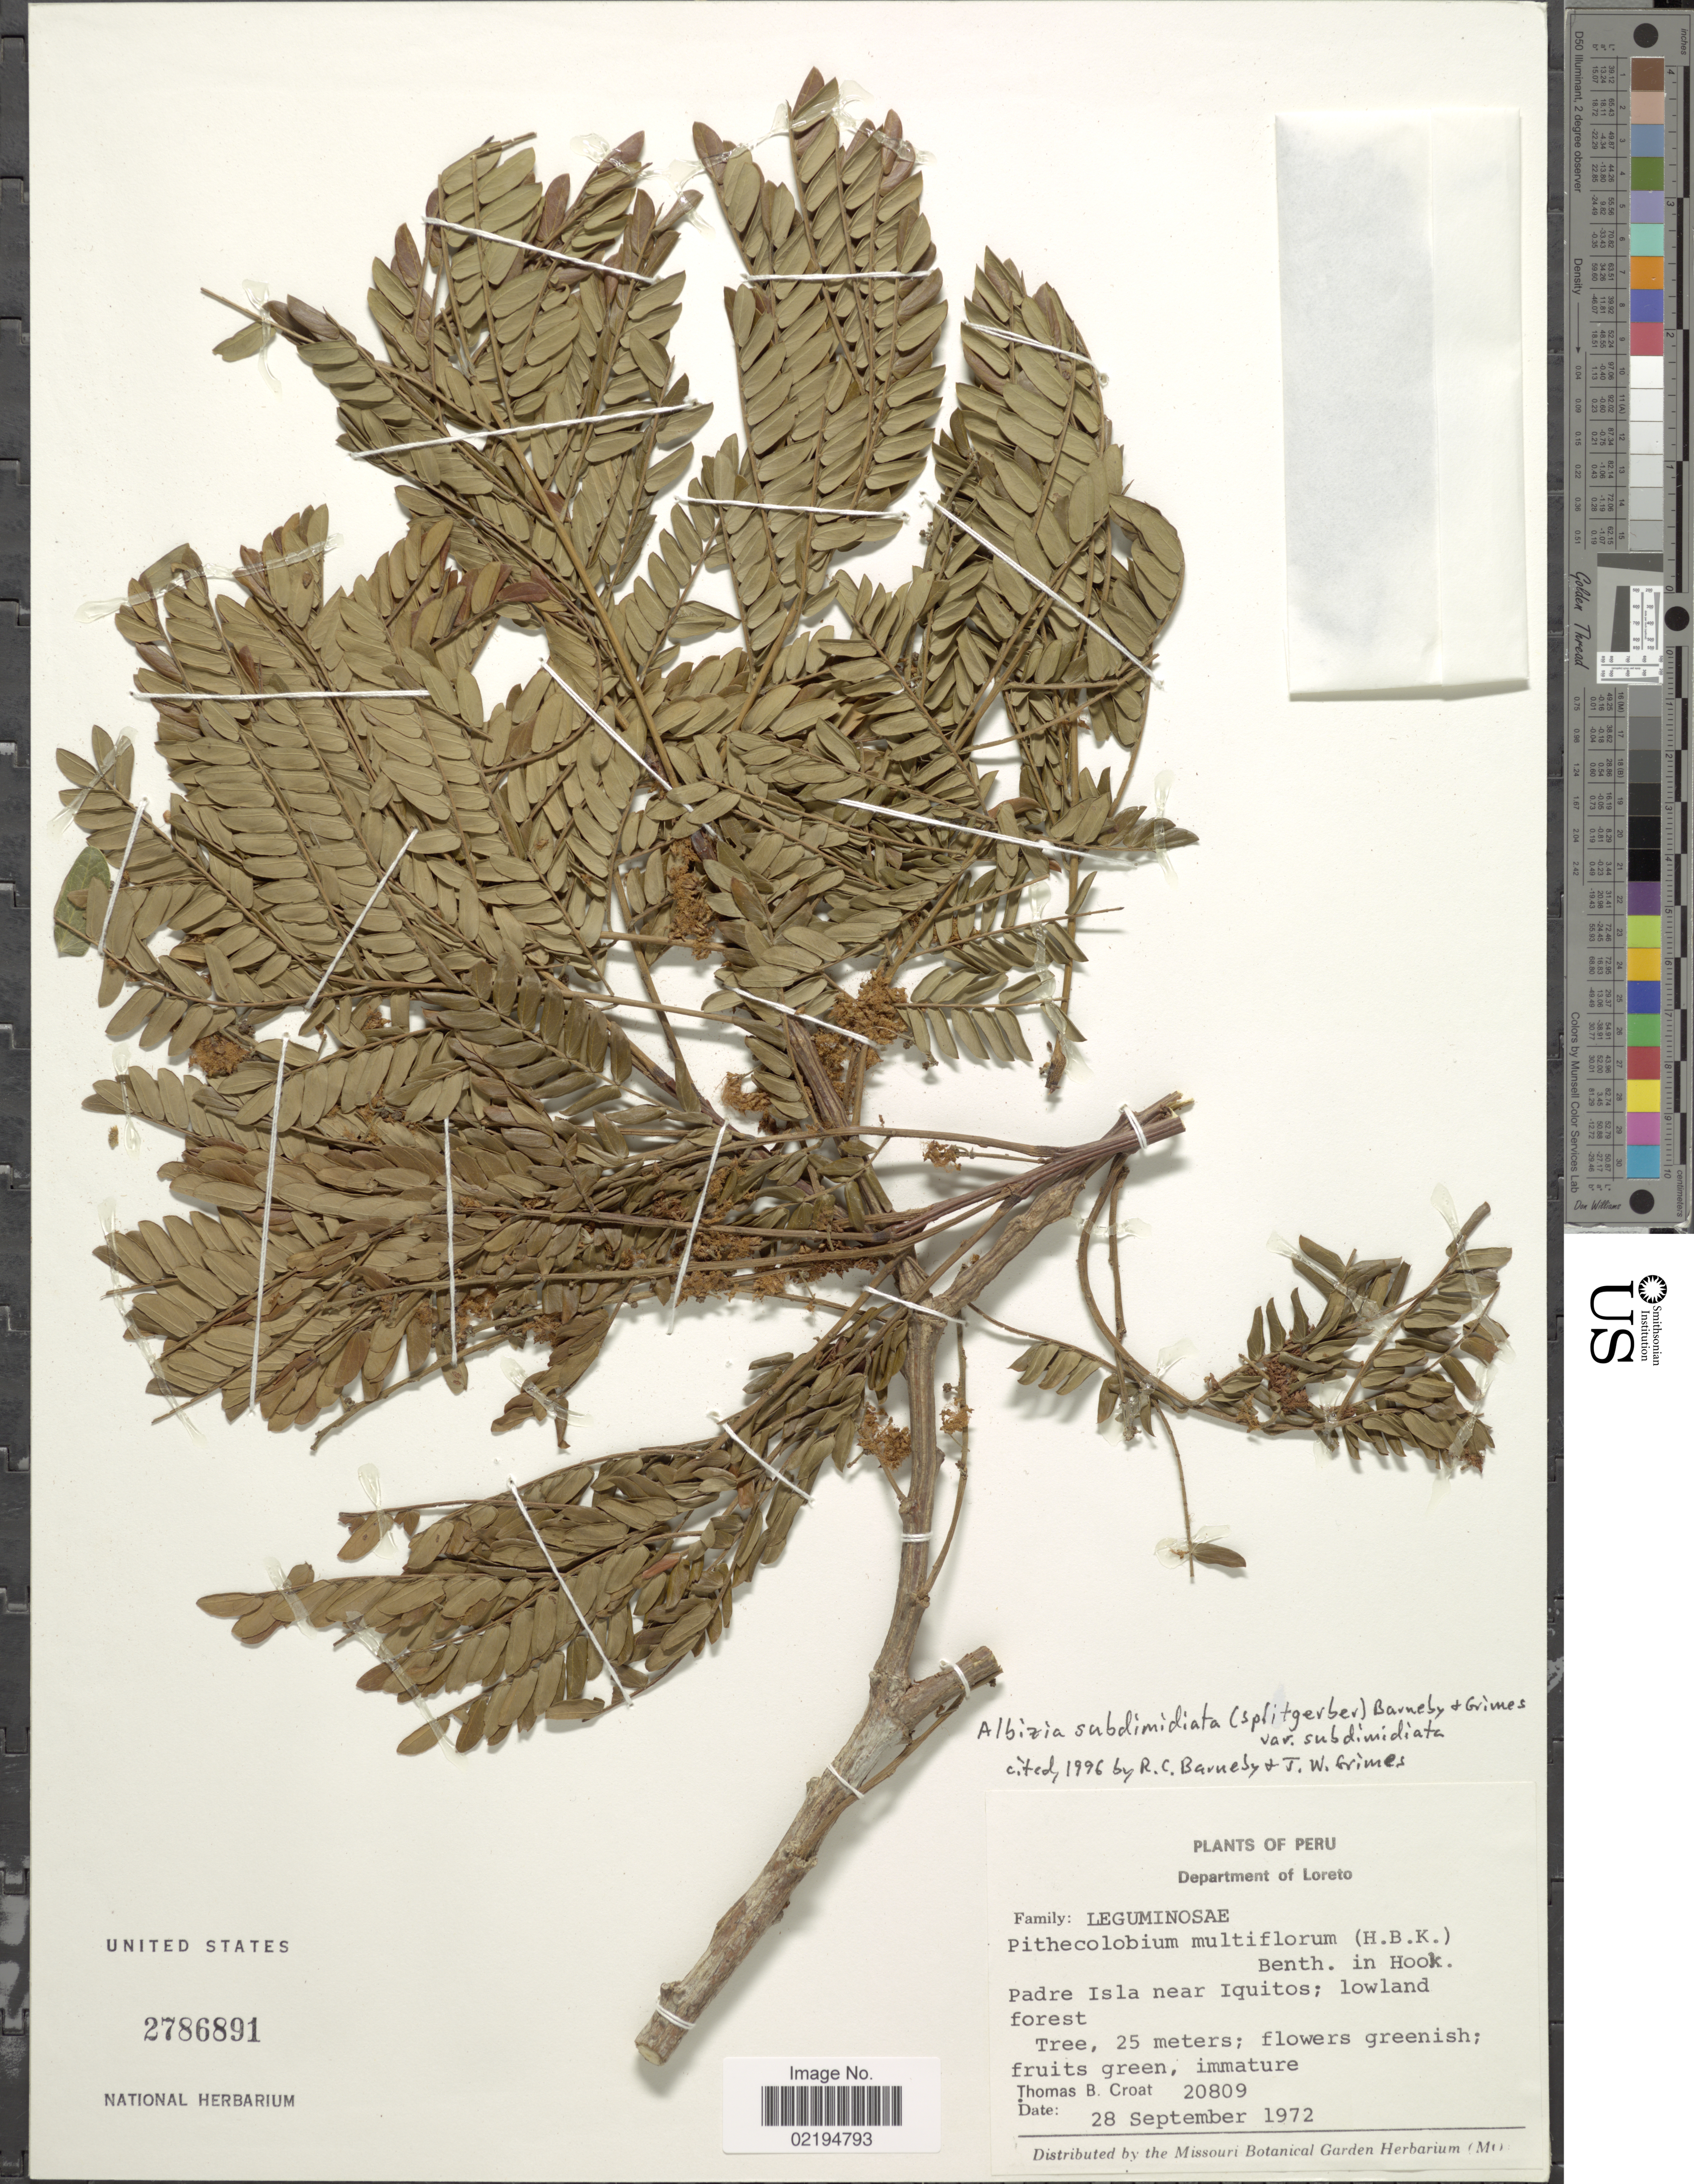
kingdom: Plantae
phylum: Tracheophyta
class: Magnoliopsida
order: Fabales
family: Fabaceae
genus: Pseudalbizzia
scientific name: Pseudalbizzia subdimidiata var. subdimidiata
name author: (Splitg.) Koenen & Duno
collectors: T. B. Croat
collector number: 20809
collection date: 1972-09-28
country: Peru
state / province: Loreto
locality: Pasre Isla near Iquitos; lowland forest.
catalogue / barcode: US 2786891